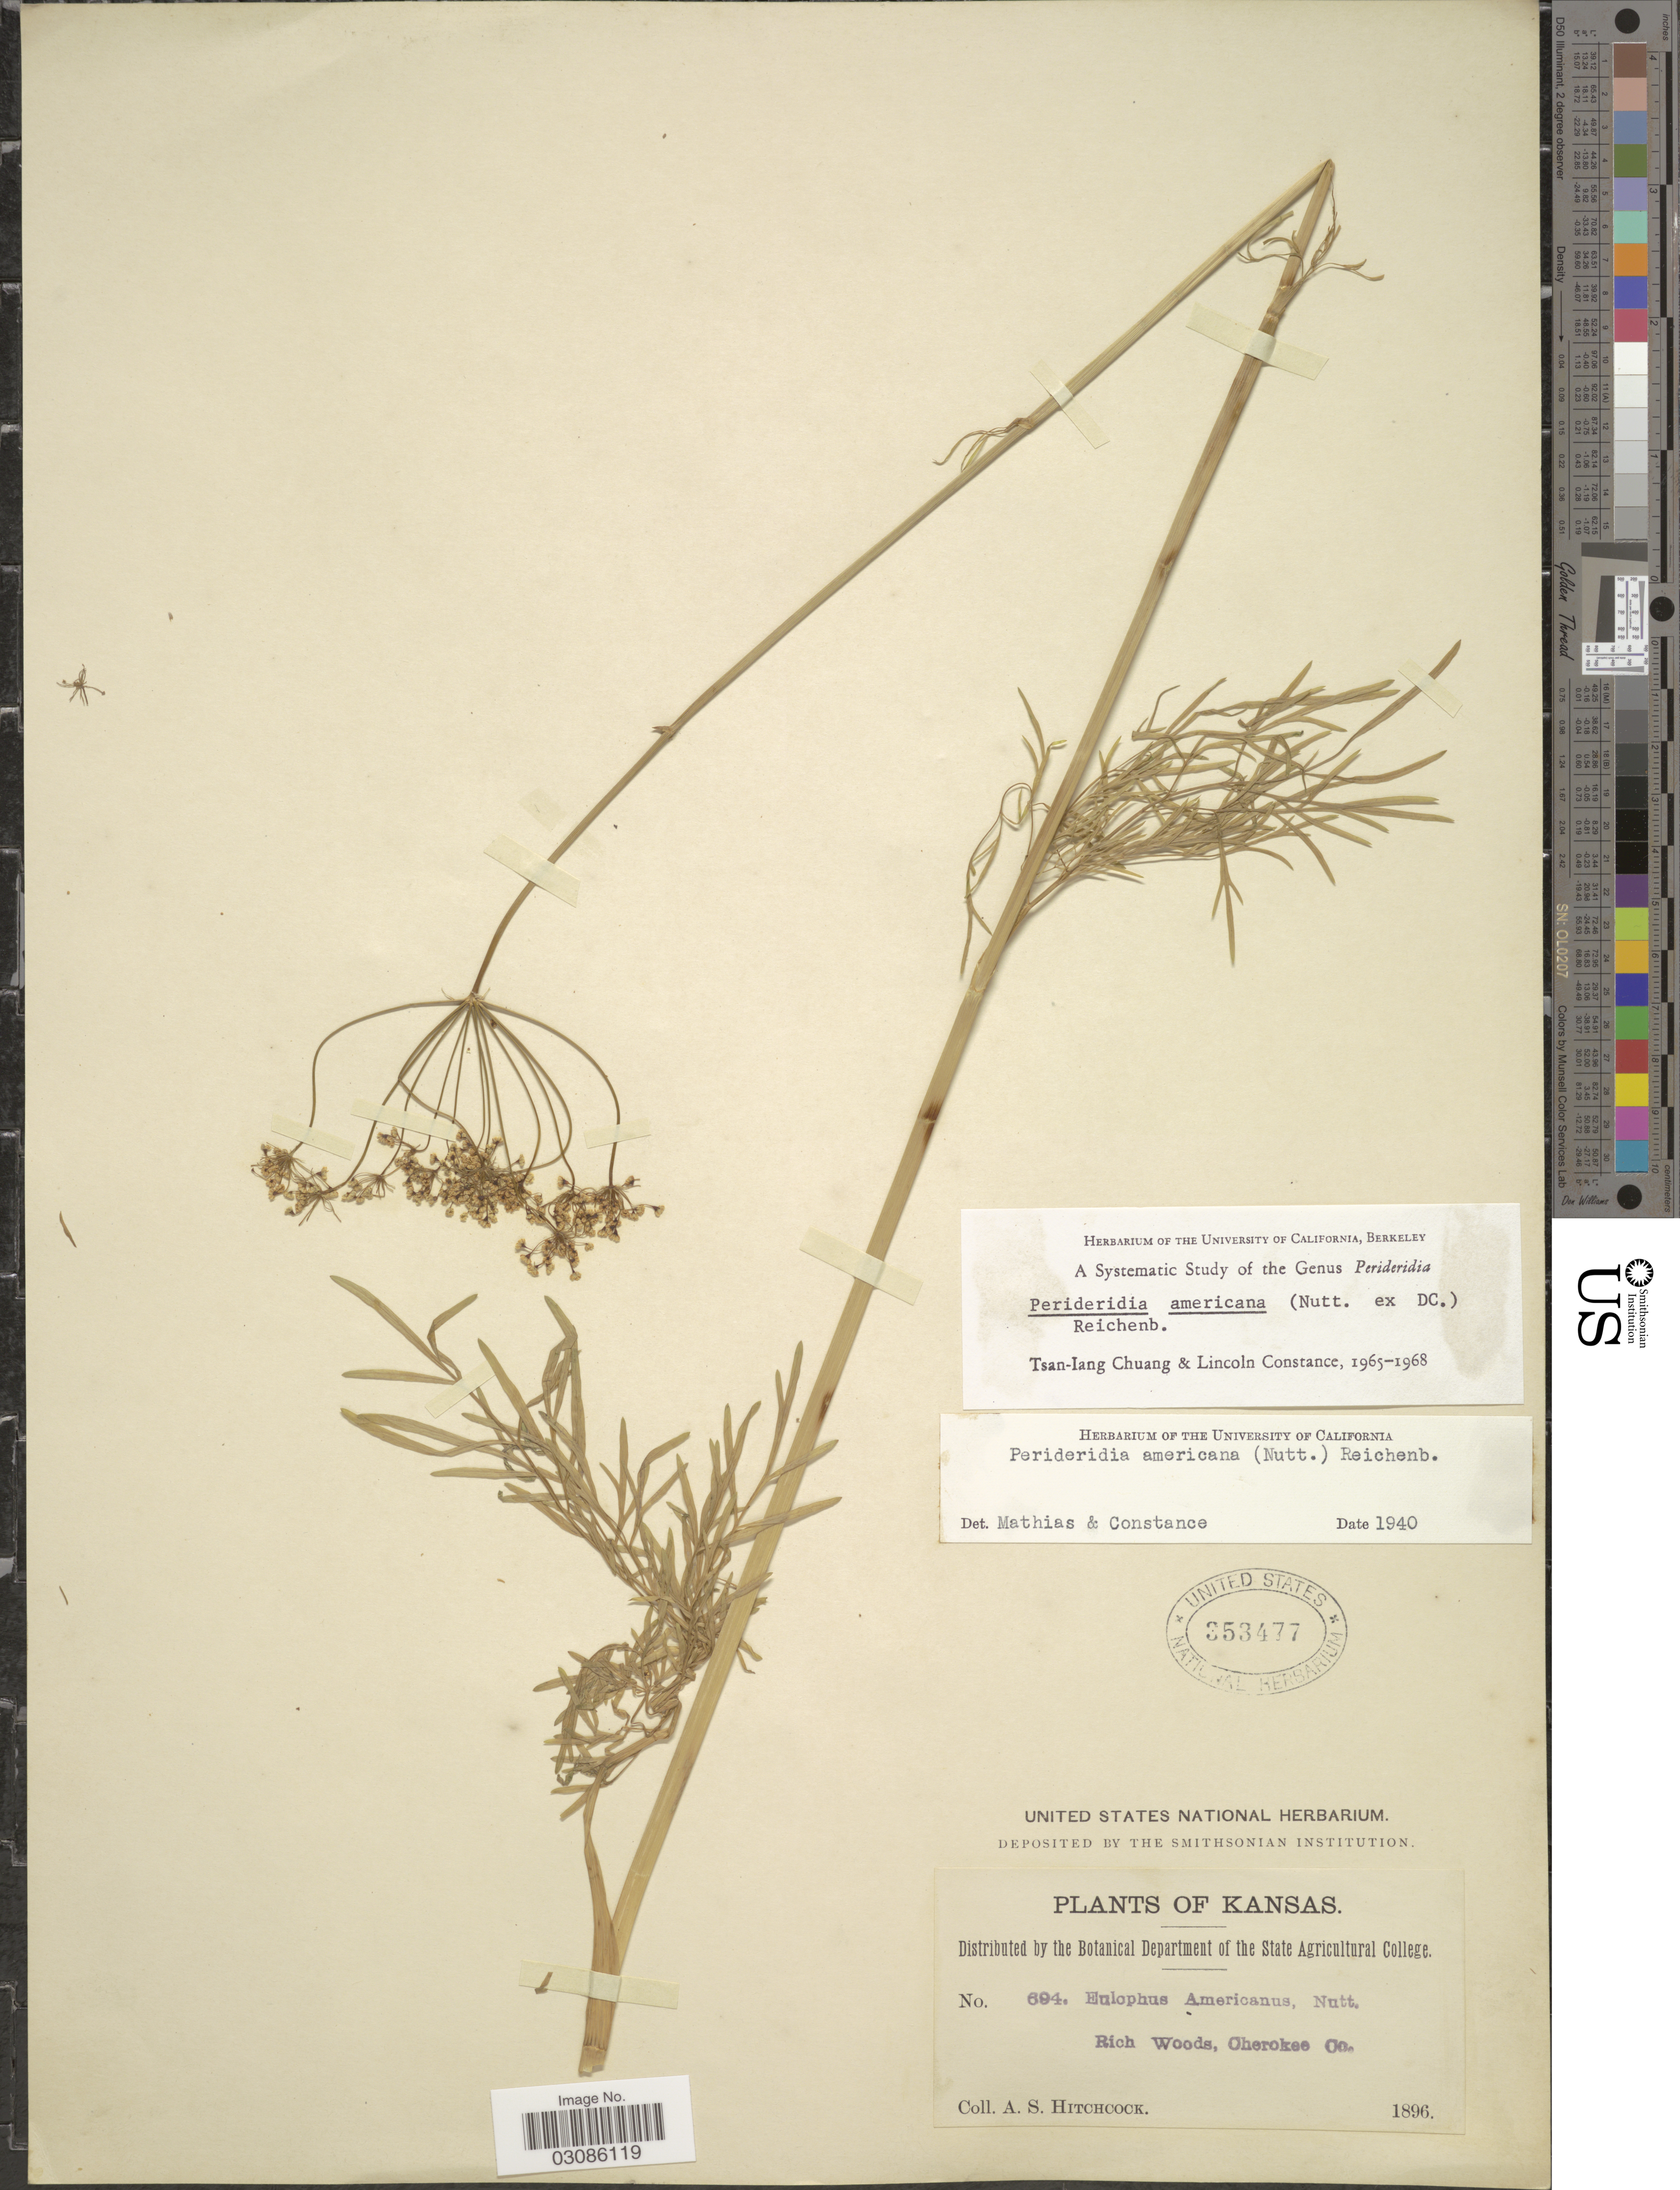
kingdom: Plantae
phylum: Tracheophyta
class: Magnoliopsida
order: Apiales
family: Apiaceae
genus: Perideridia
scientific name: Perideridia americana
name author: (Nutt. ex DC.) Rchb. ex Steud.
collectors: A. S. Hitchcock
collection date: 1896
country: United States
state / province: Kansas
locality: Rich Woods, Cherokee Co.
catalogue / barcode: US 353477